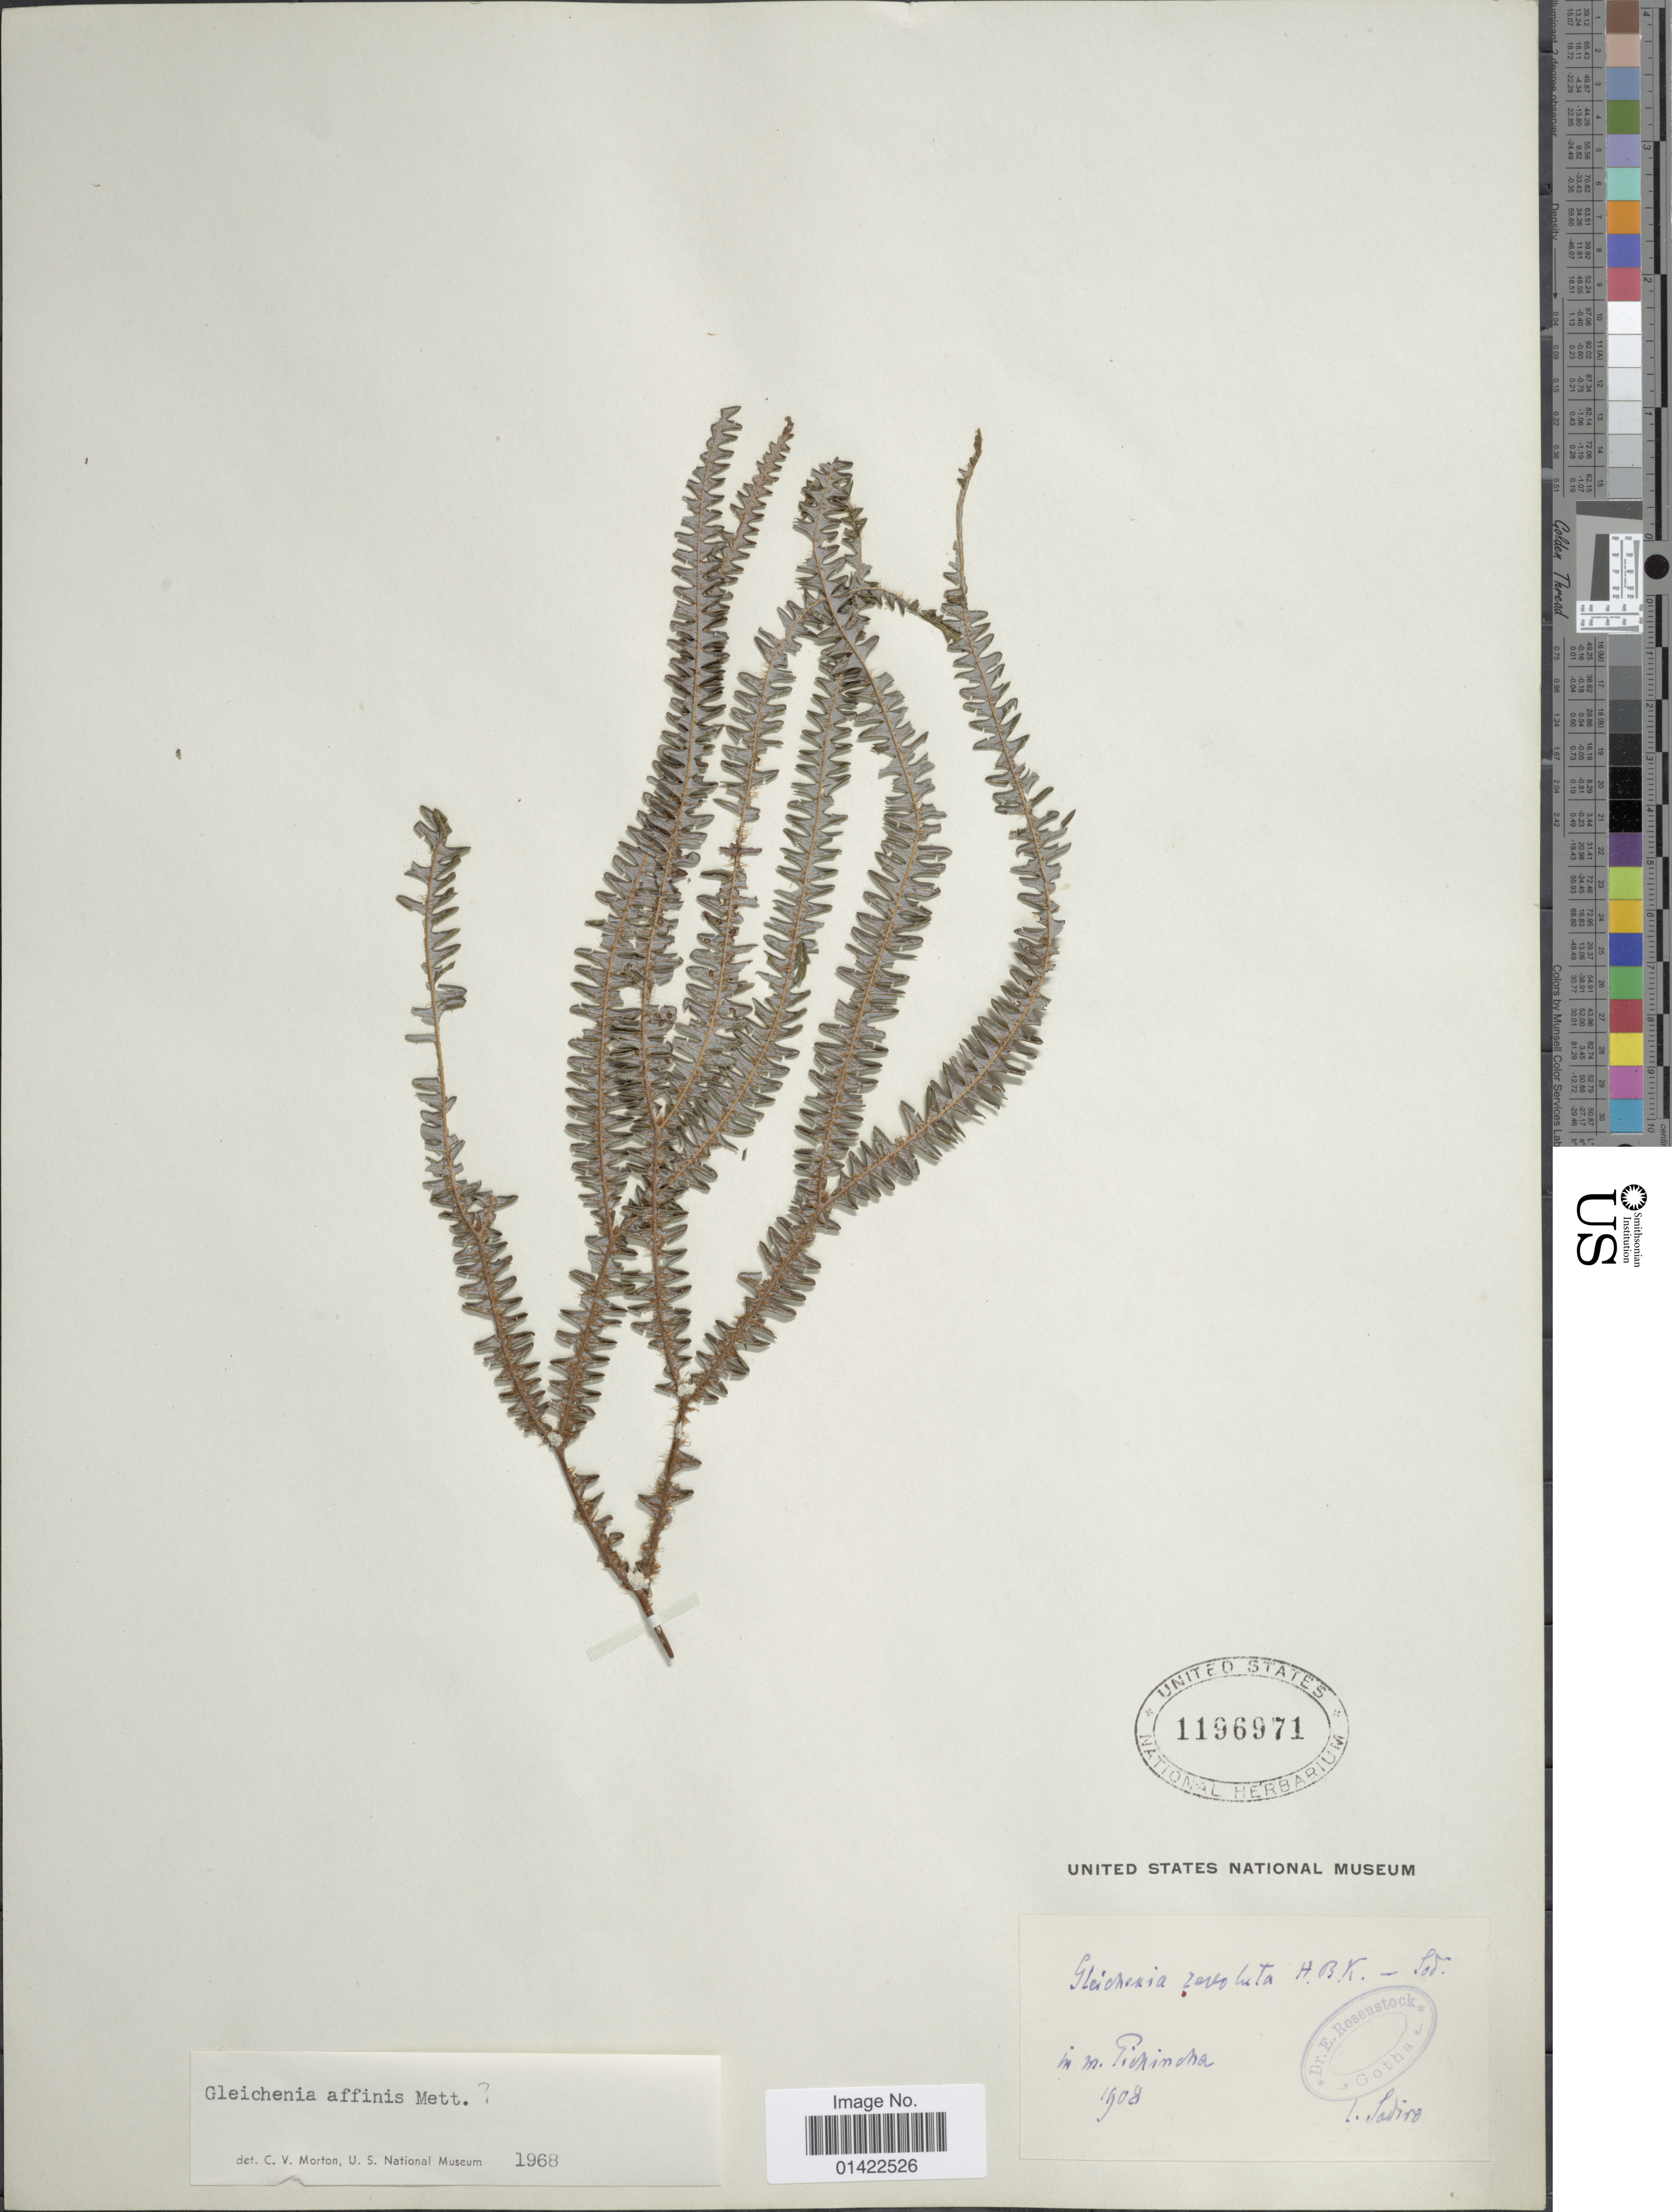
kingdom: Plantae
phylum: Tracheophyta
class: Polypodiopsida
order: Gleicheniales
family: Gleicheniaceae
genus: Sticherus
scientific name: Sticherus revolutus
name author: (Kunth) Ching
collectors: L. Sodiro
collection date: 1908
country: Ecuador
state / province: Pichincha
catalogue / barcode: US 1196971